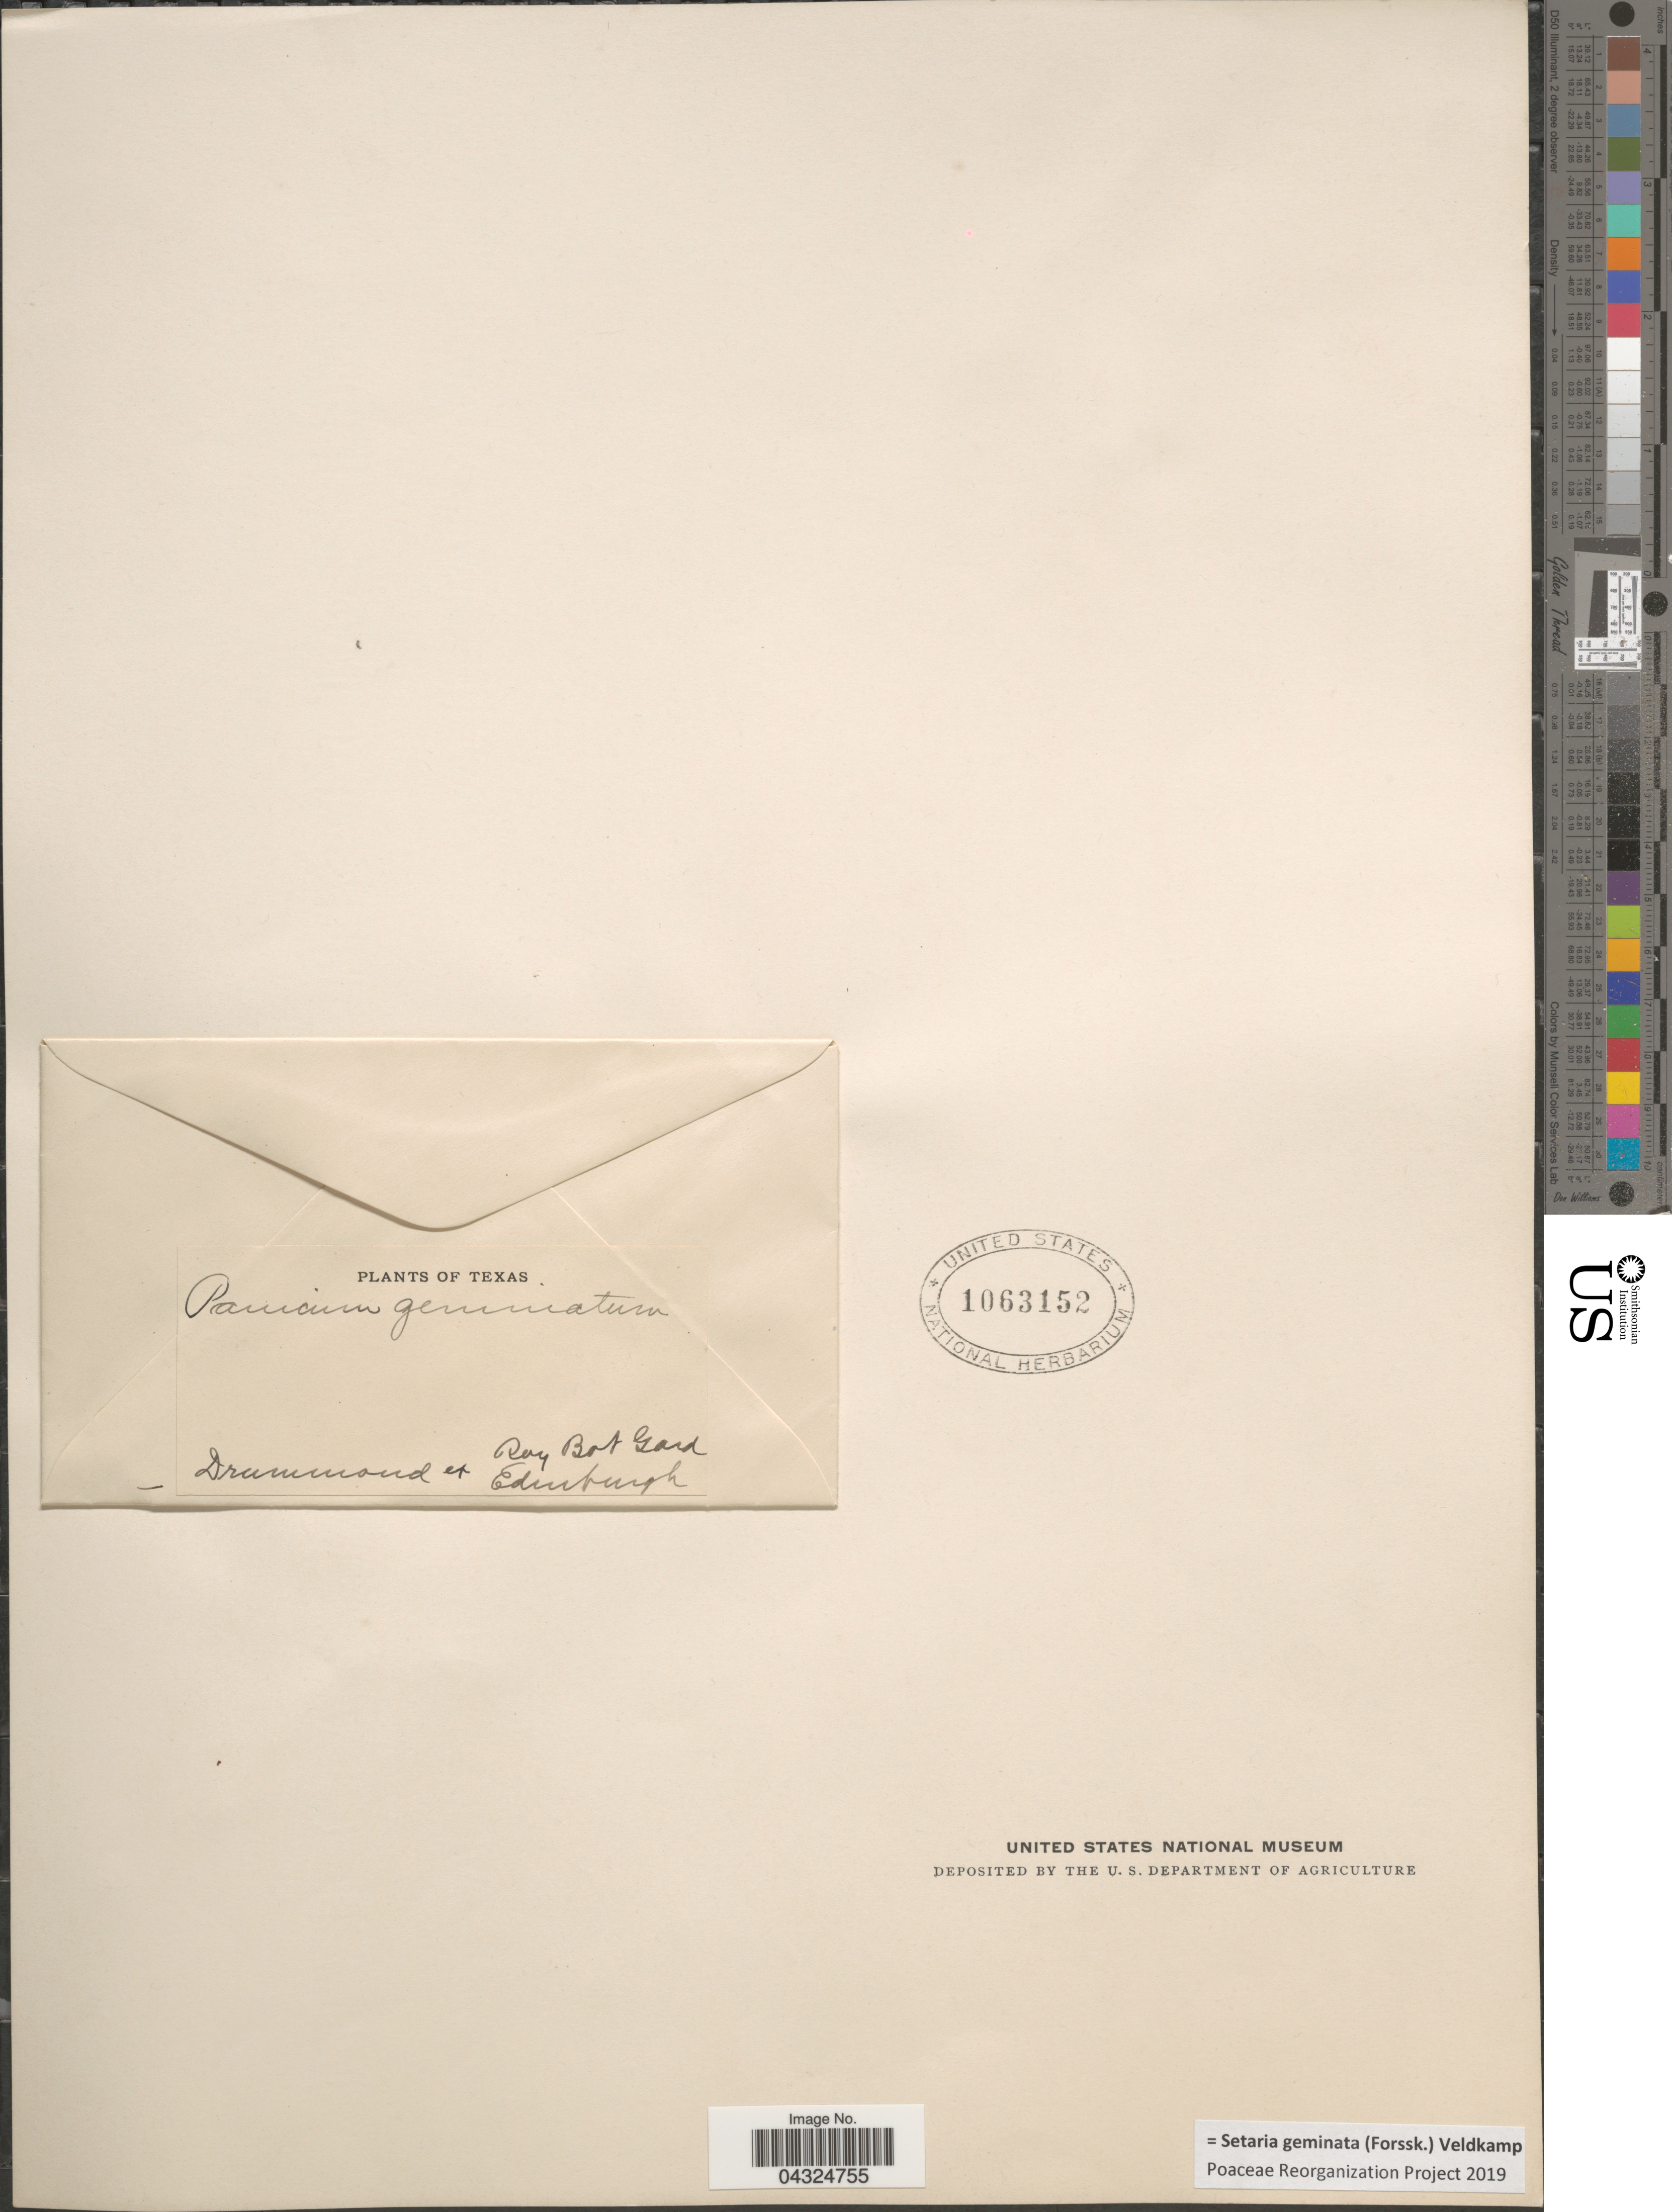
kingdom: Plantae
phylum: Tracheophyta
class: Liliopsida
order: Poales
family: Poaceae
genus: Setaria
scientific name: Setaria geminata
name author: (Forssk.) Veldkamp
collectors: -. Drummond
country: United States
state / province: Texas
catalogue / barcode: US 1063152